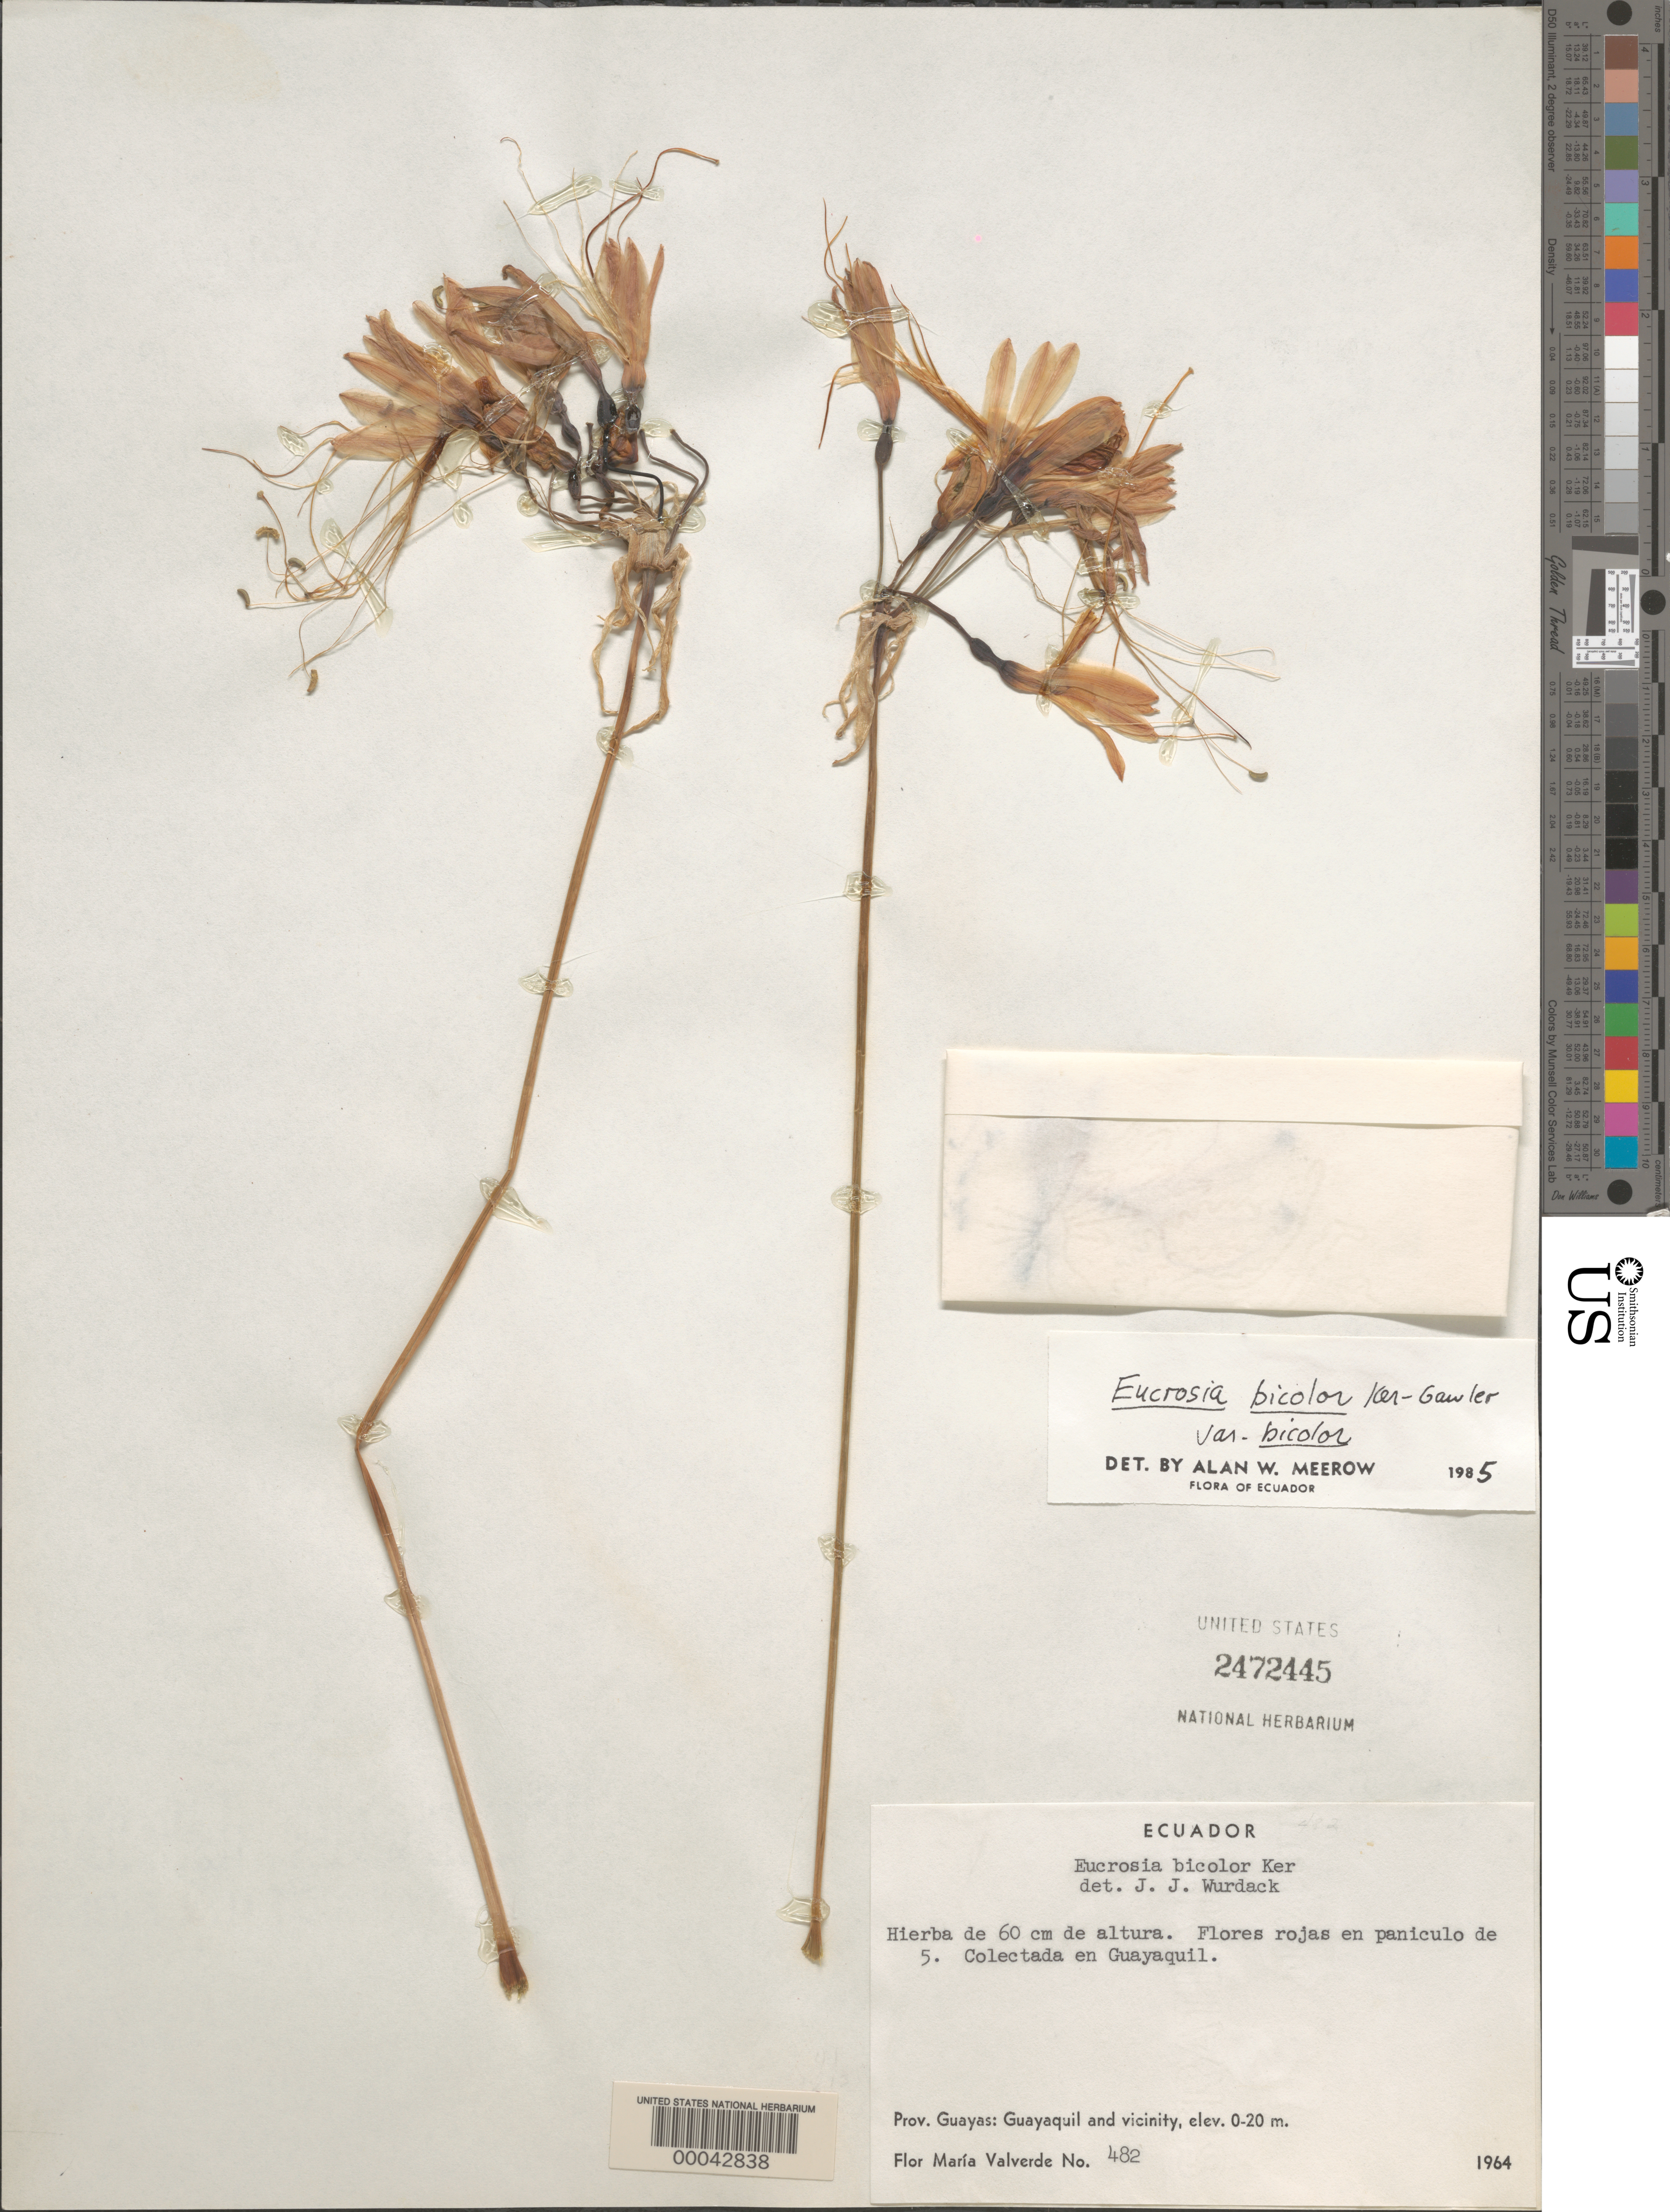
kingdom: Plantae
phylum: Tracheophyta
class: Liliopsida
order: Asparagales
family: Amaryllidaceae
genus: Eucrosia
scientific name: Eucrosia bicolor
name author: Ker Gawl.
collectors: V. Badillo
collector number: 482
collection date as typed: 1964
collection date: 1964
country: Ecuador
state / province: Guayas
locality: Guayaquil and vicinity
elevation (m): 0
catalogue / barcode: US 2472445